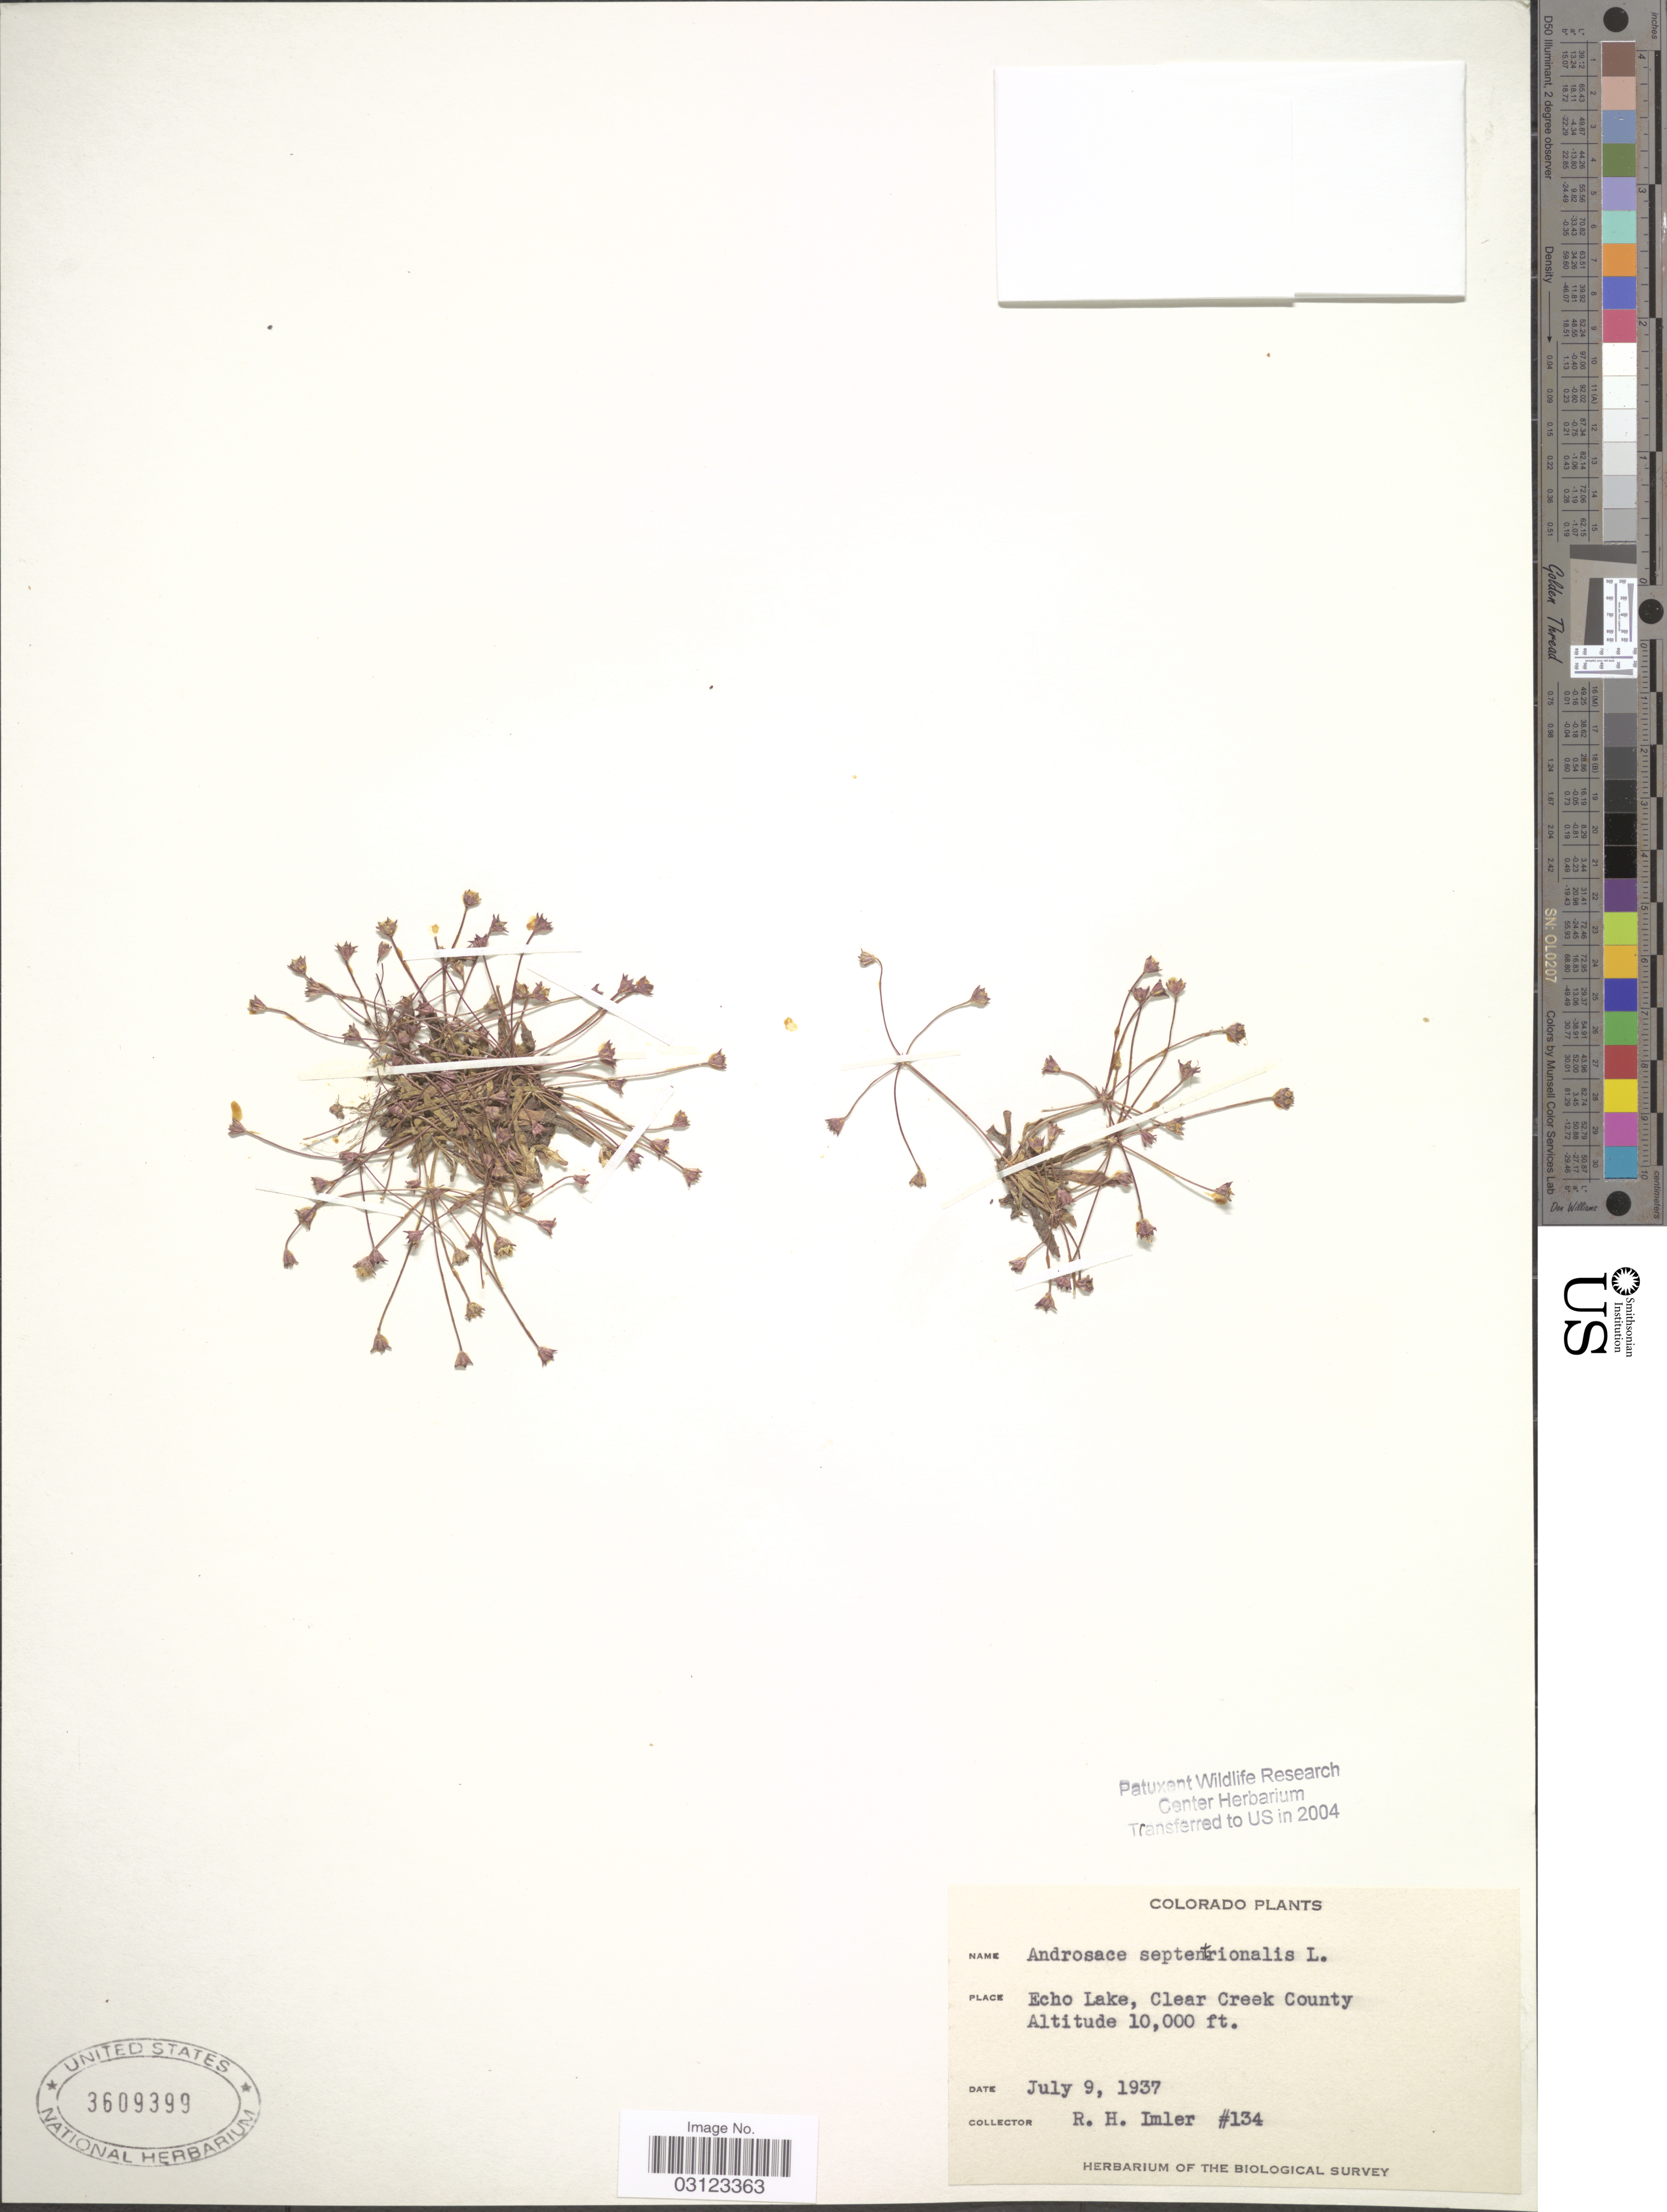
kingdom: Plantae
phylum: Tracheophyta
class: Magnoliopsida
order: Ericales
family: Primulaceae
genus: Androsace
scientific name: Androsace septentrionalis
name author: L.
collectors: R. Imler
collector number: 134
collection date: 1937-07-09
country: United States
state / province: Colorado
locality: Echo Lake, Clear Creek County.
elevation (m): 3048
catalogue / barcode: US 3609399